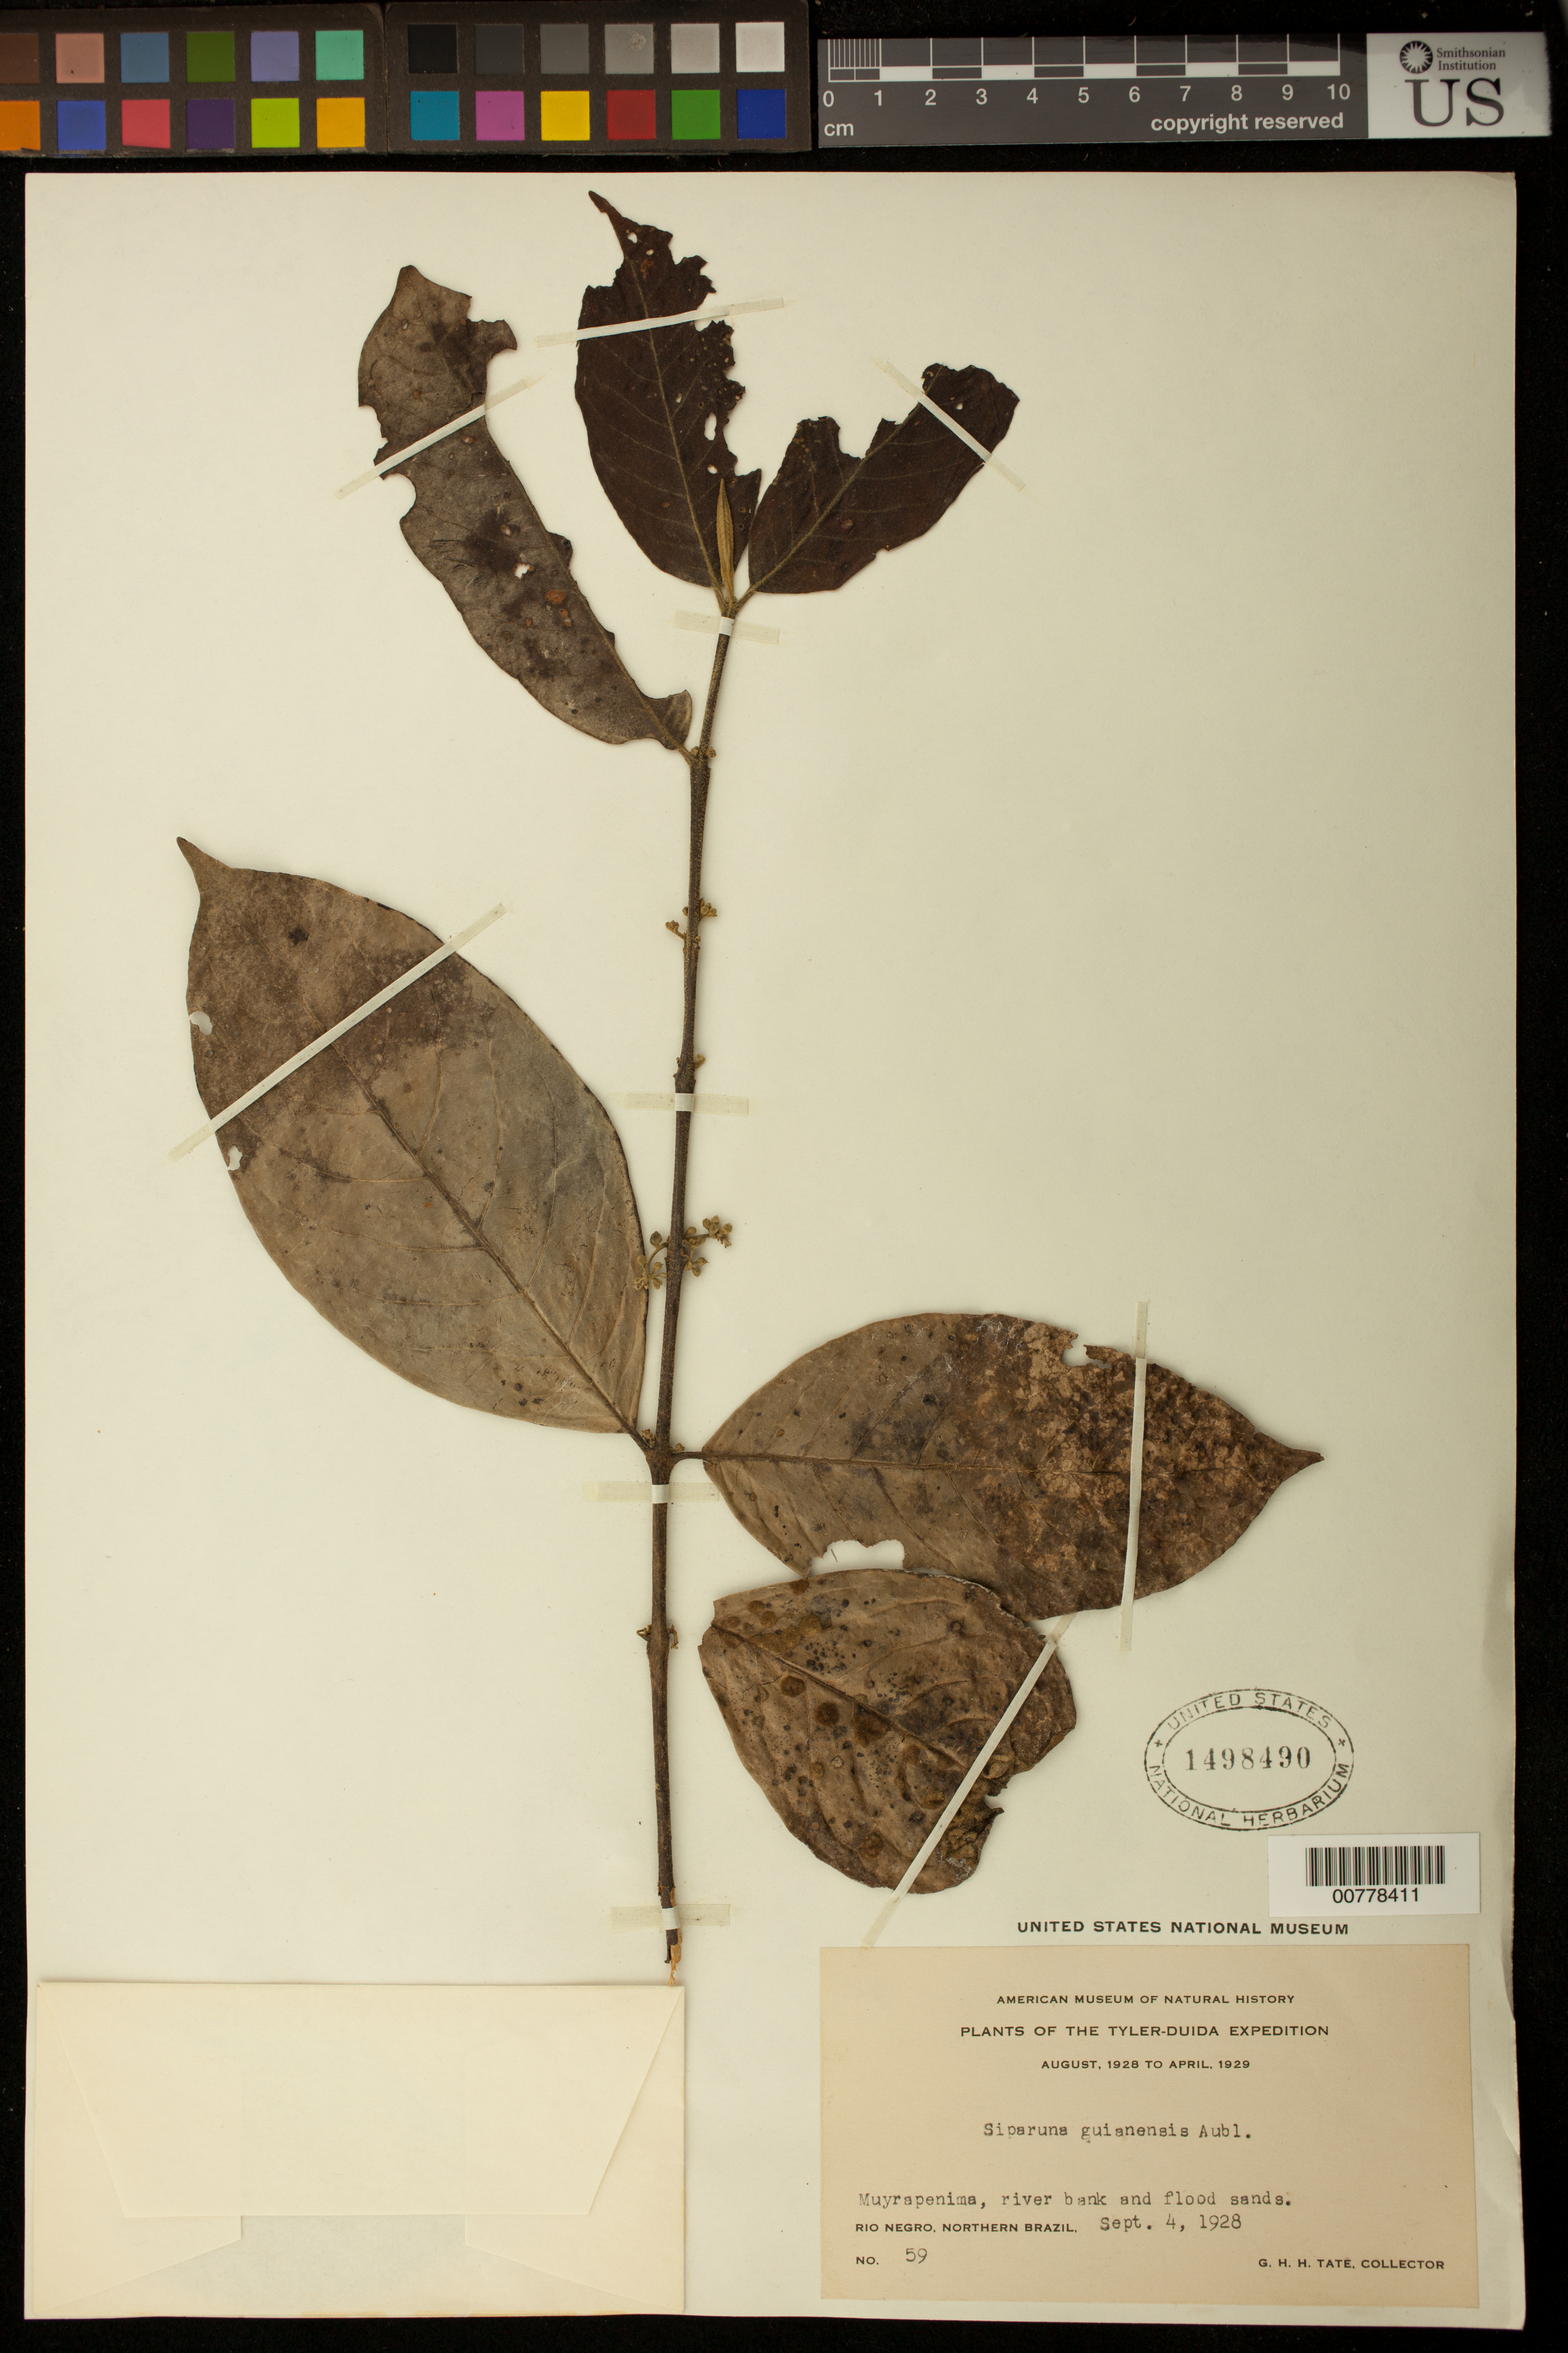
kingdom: Plantae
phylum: Tracheophyta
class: Magnoliopsida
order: Laurales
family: Siparunaceae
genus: Siparuna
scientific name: Siparuna guianensis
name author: Aubl.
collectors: G. H. H.Tate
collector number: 59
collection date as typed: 4-Sep-28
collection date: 1928-09-04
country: Brazil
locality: Rio Negro. Muyrapenima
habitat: River bank and flood sands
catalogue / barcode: US 1498490